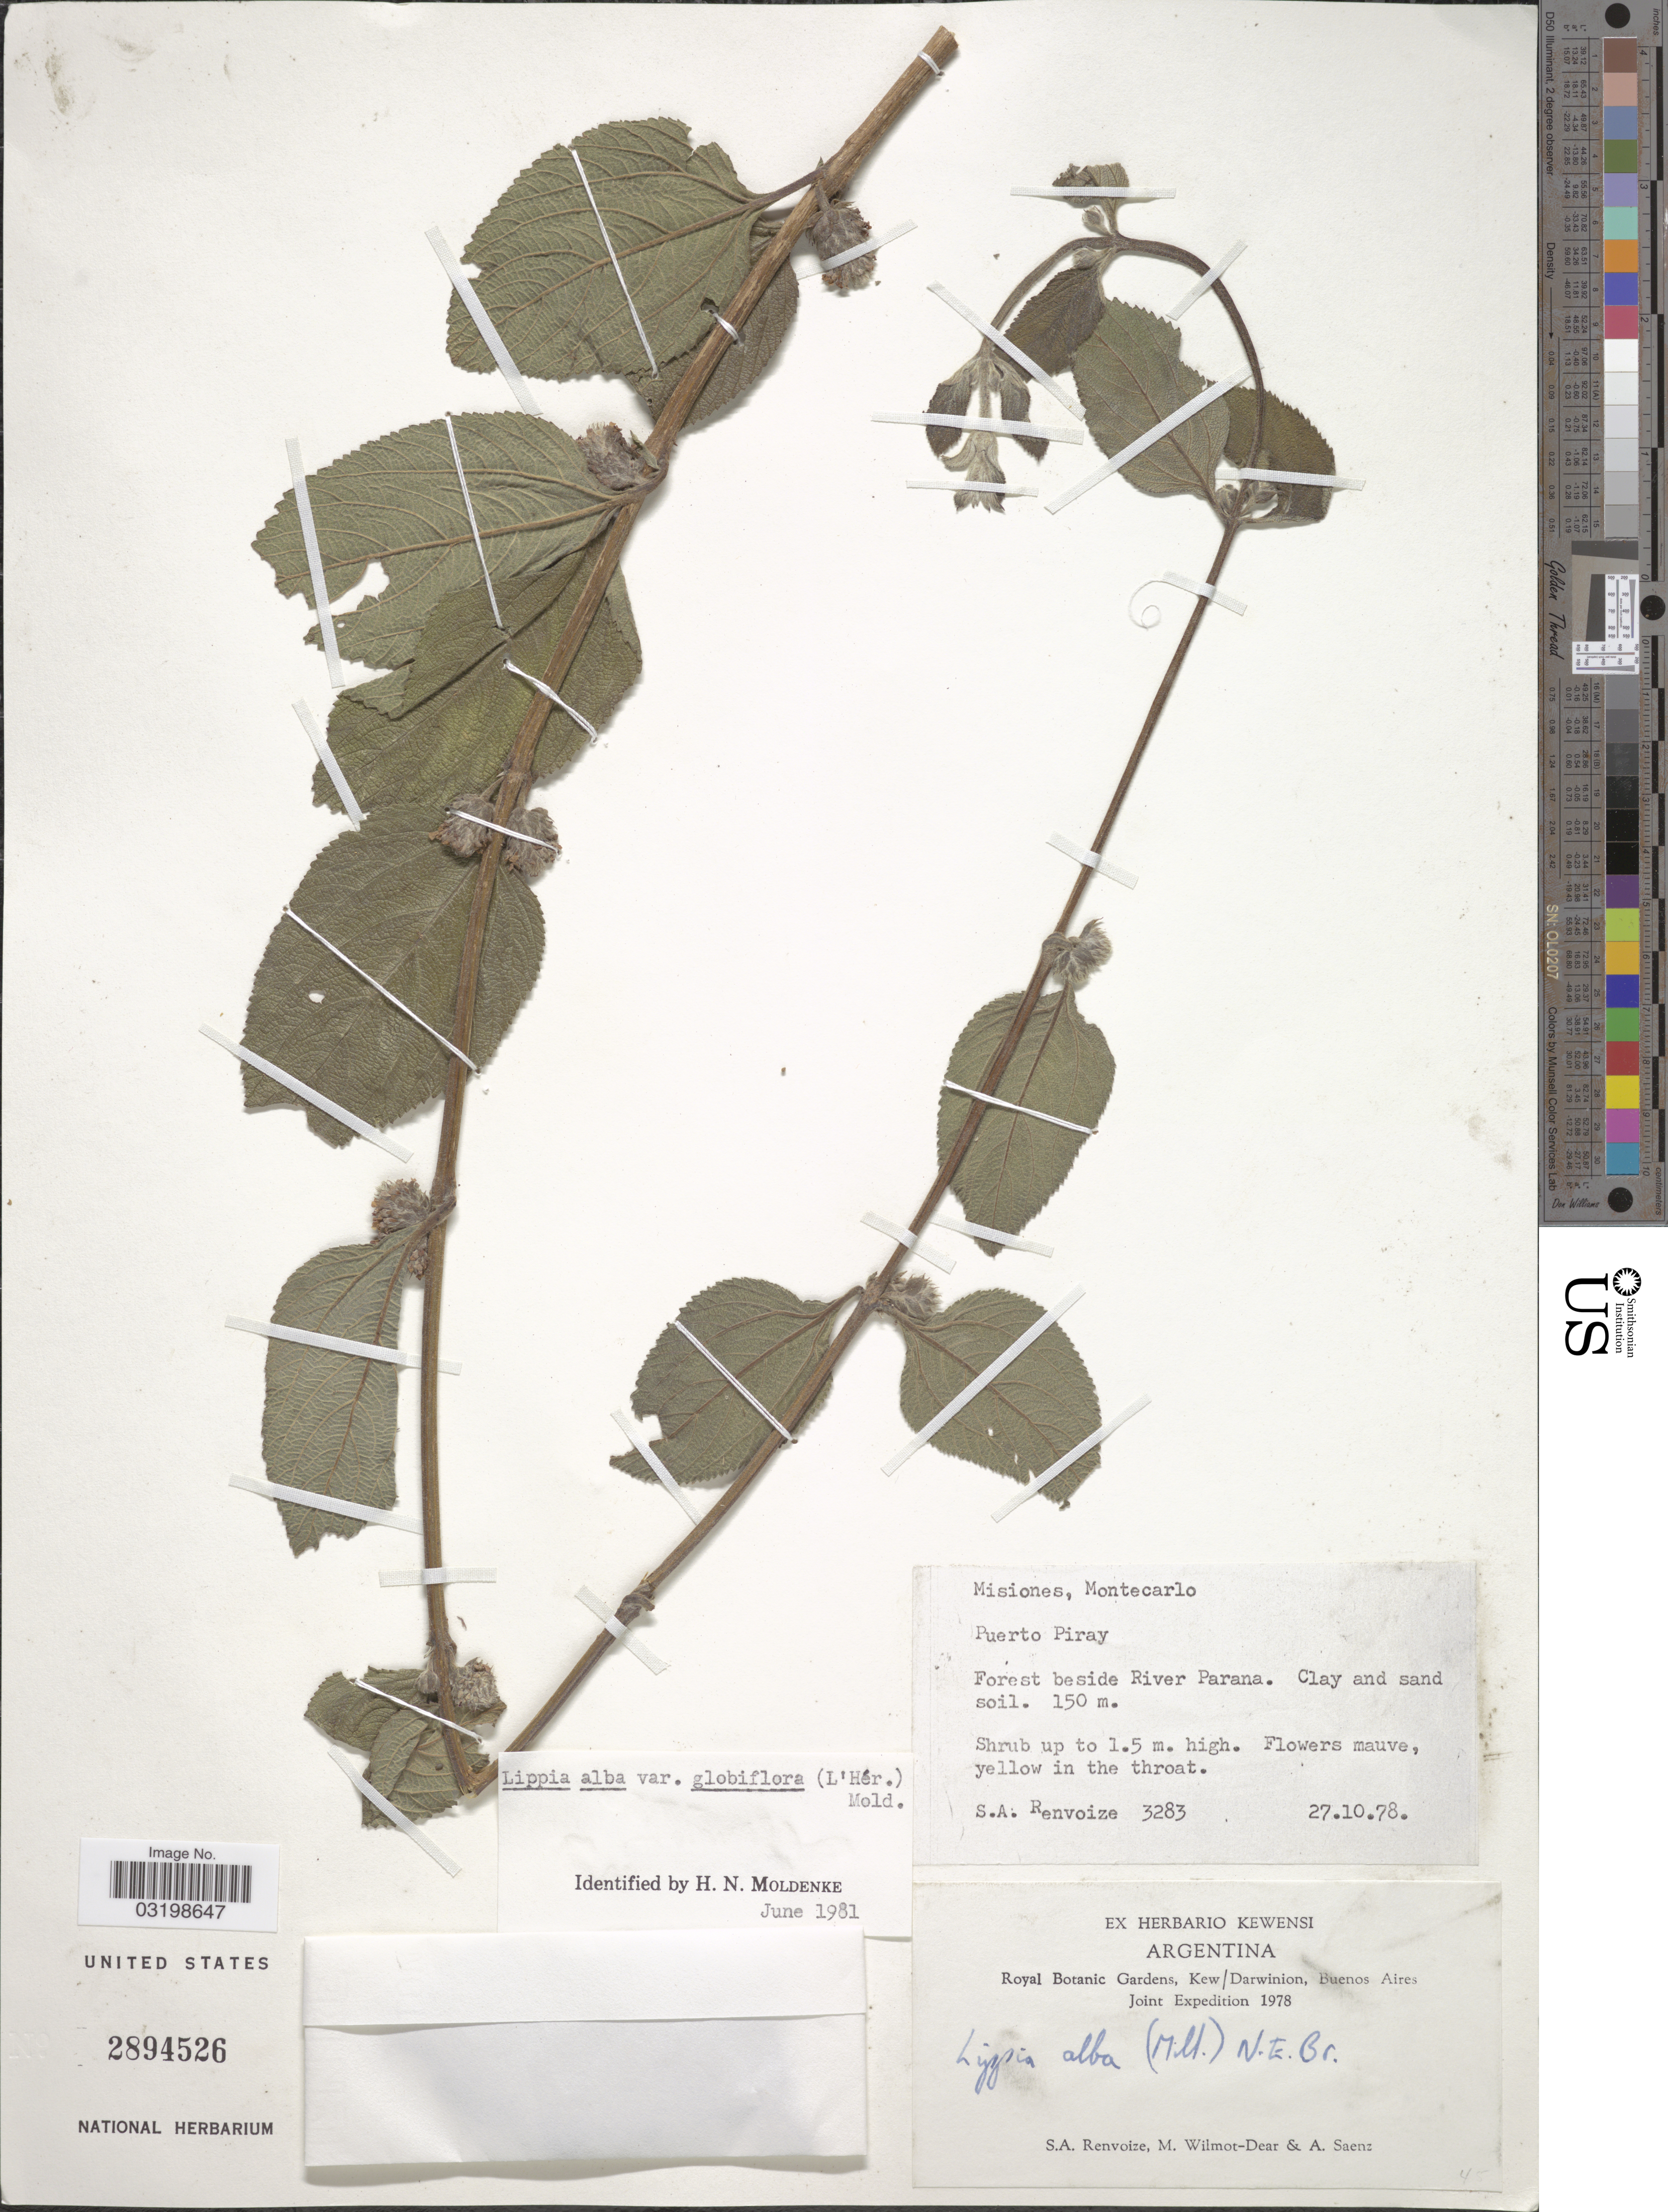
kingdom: Plantae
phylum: Tracheophyta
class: Magnoliopsida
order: Lamiales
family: Verbenaceae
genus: Lippia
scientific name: Lippia alba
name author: (Mill.) N.E. Br. ex Britton & P. Wilson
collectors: S. A. Renvoize, M. Wilmot-Dear & A. Saenz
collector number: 3283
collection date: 1978-10-27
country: Argentina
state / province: Misiones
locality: Montecarlo, Puerto Piray. Forest beside River Parana.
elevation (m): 150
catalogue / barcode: US 2894526